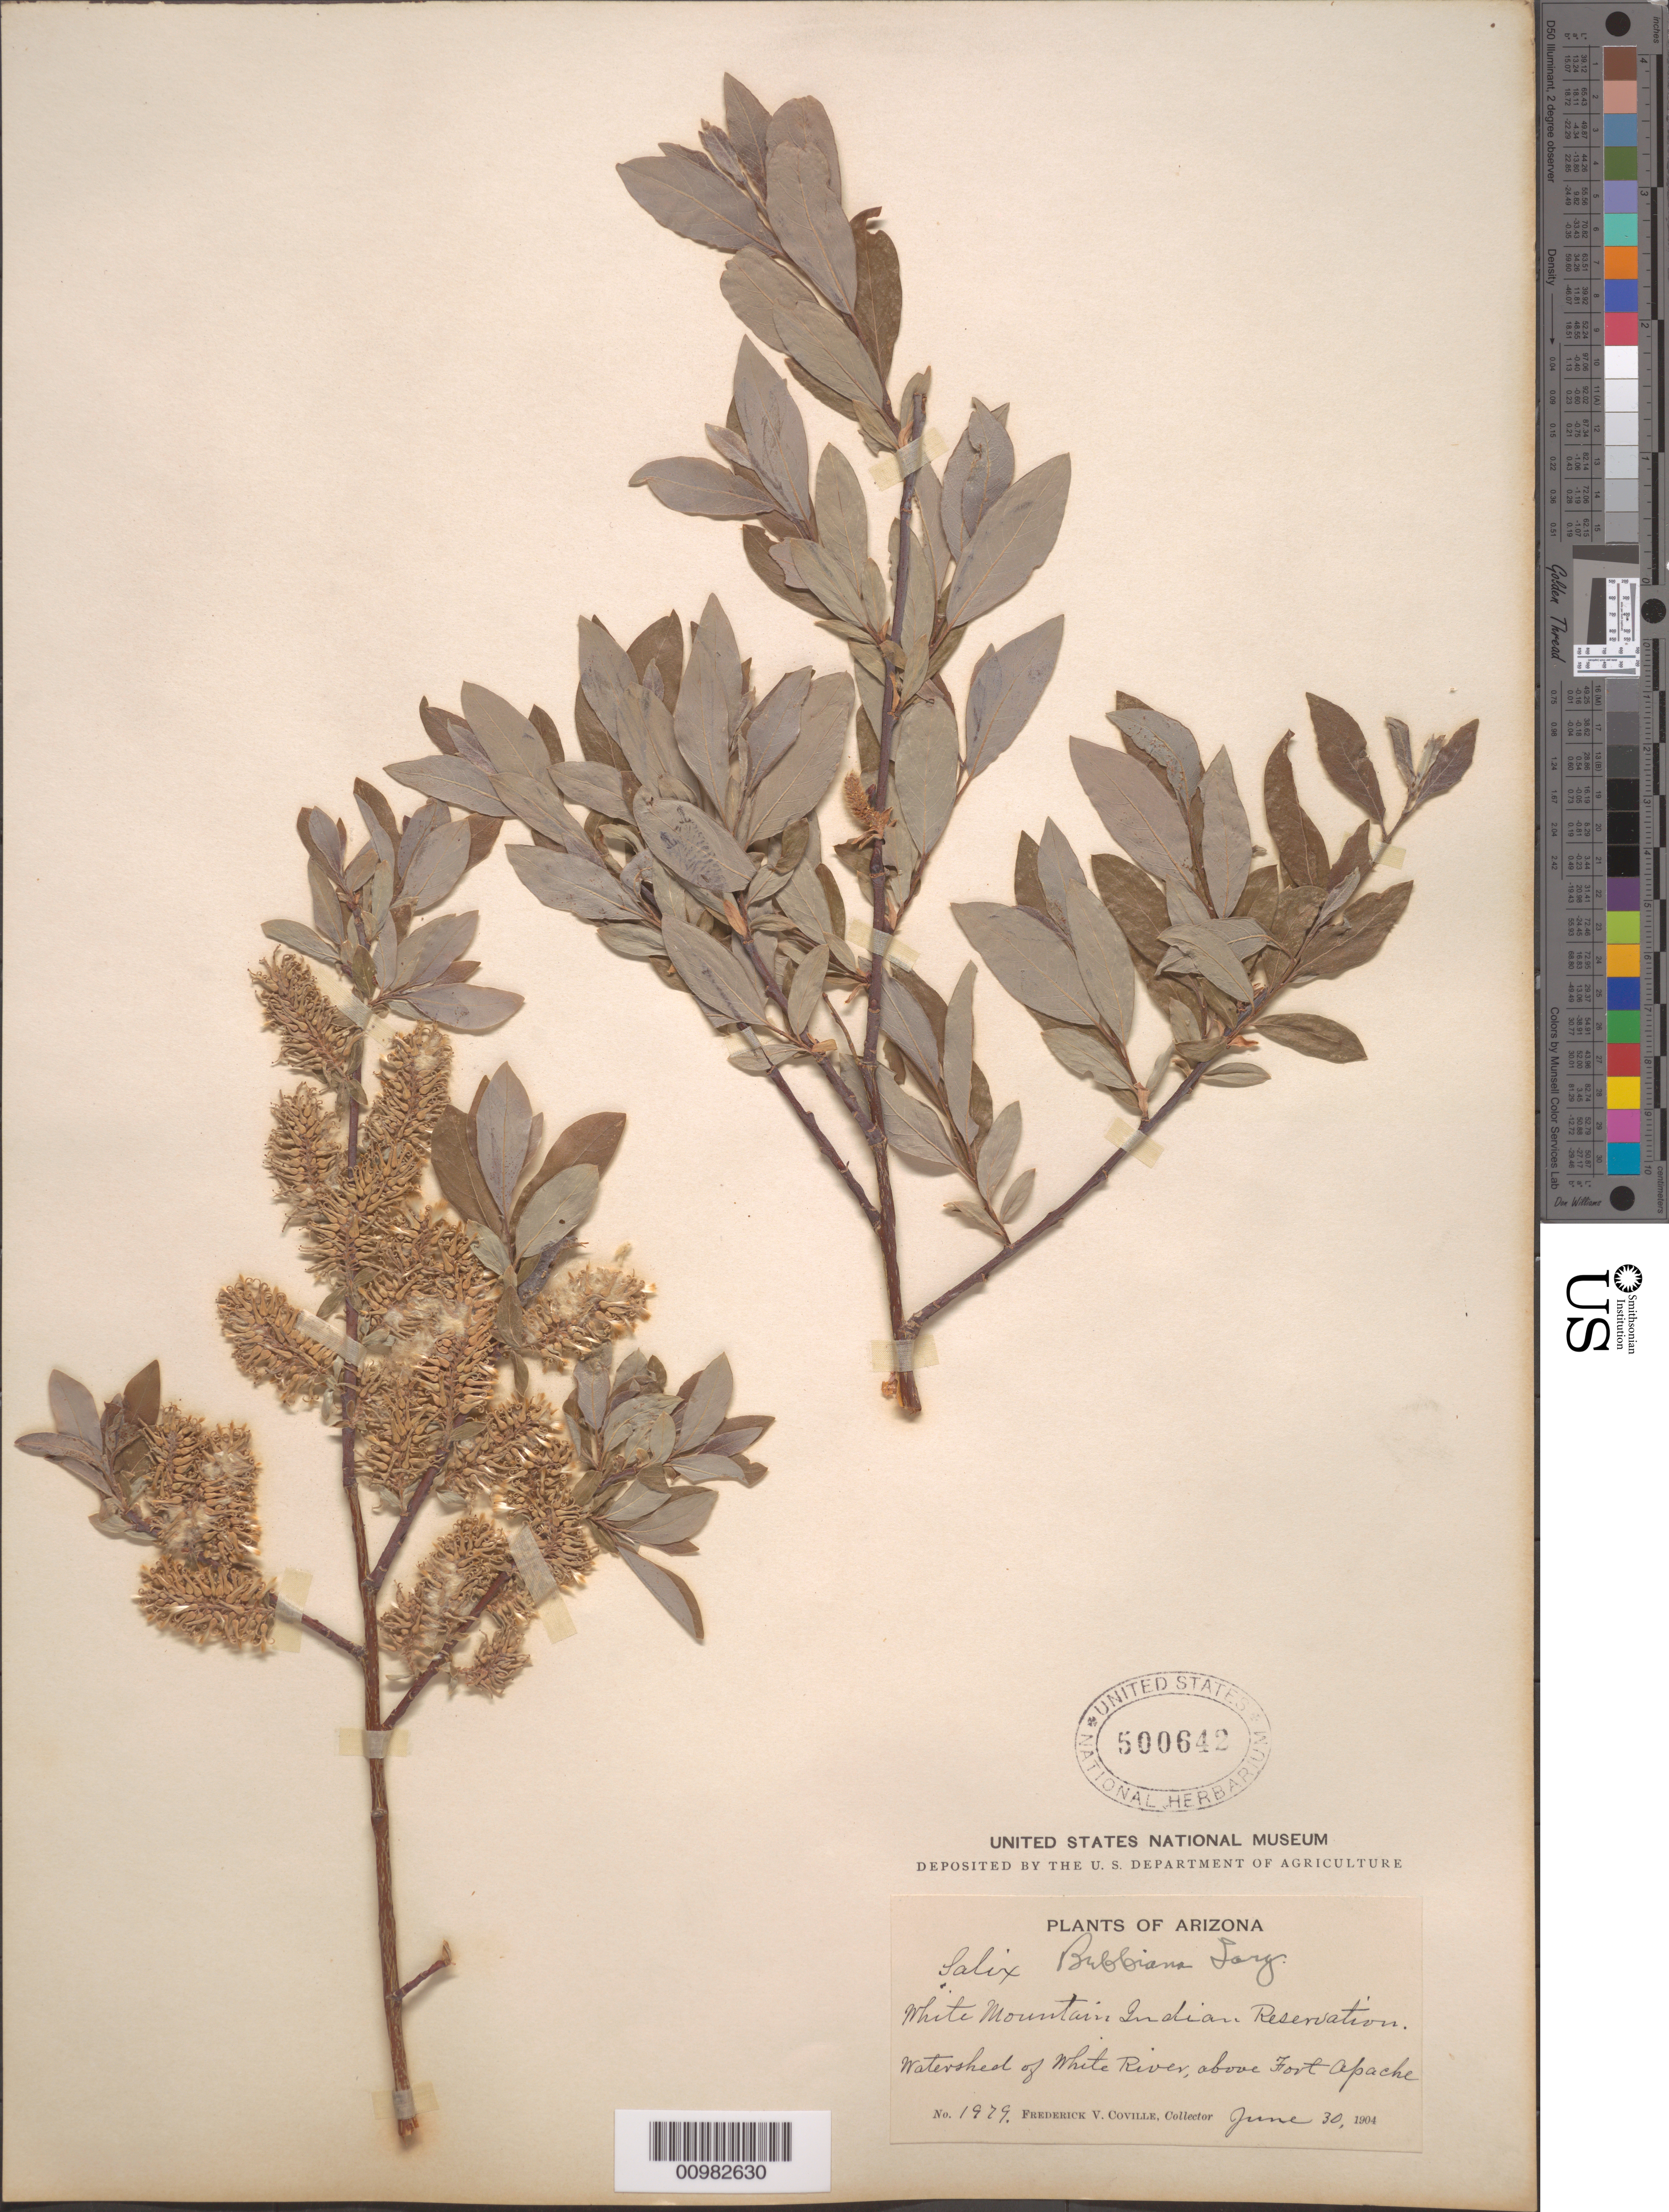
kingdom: Plantae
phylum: Tracheophyta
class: Magnoliopsida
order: Malpighiales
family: Salicaceae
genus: Salix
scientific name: Salix bebbiana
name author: Sarg.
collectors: F. V. Coville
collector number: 1979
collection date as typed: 30 Jun 1904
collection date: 1904-06-30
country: United States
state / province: Arizona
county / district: Navajo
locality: White Mountain Indian Reservation, Watershed of White River, above Fort Apache.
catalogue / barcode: US 500642